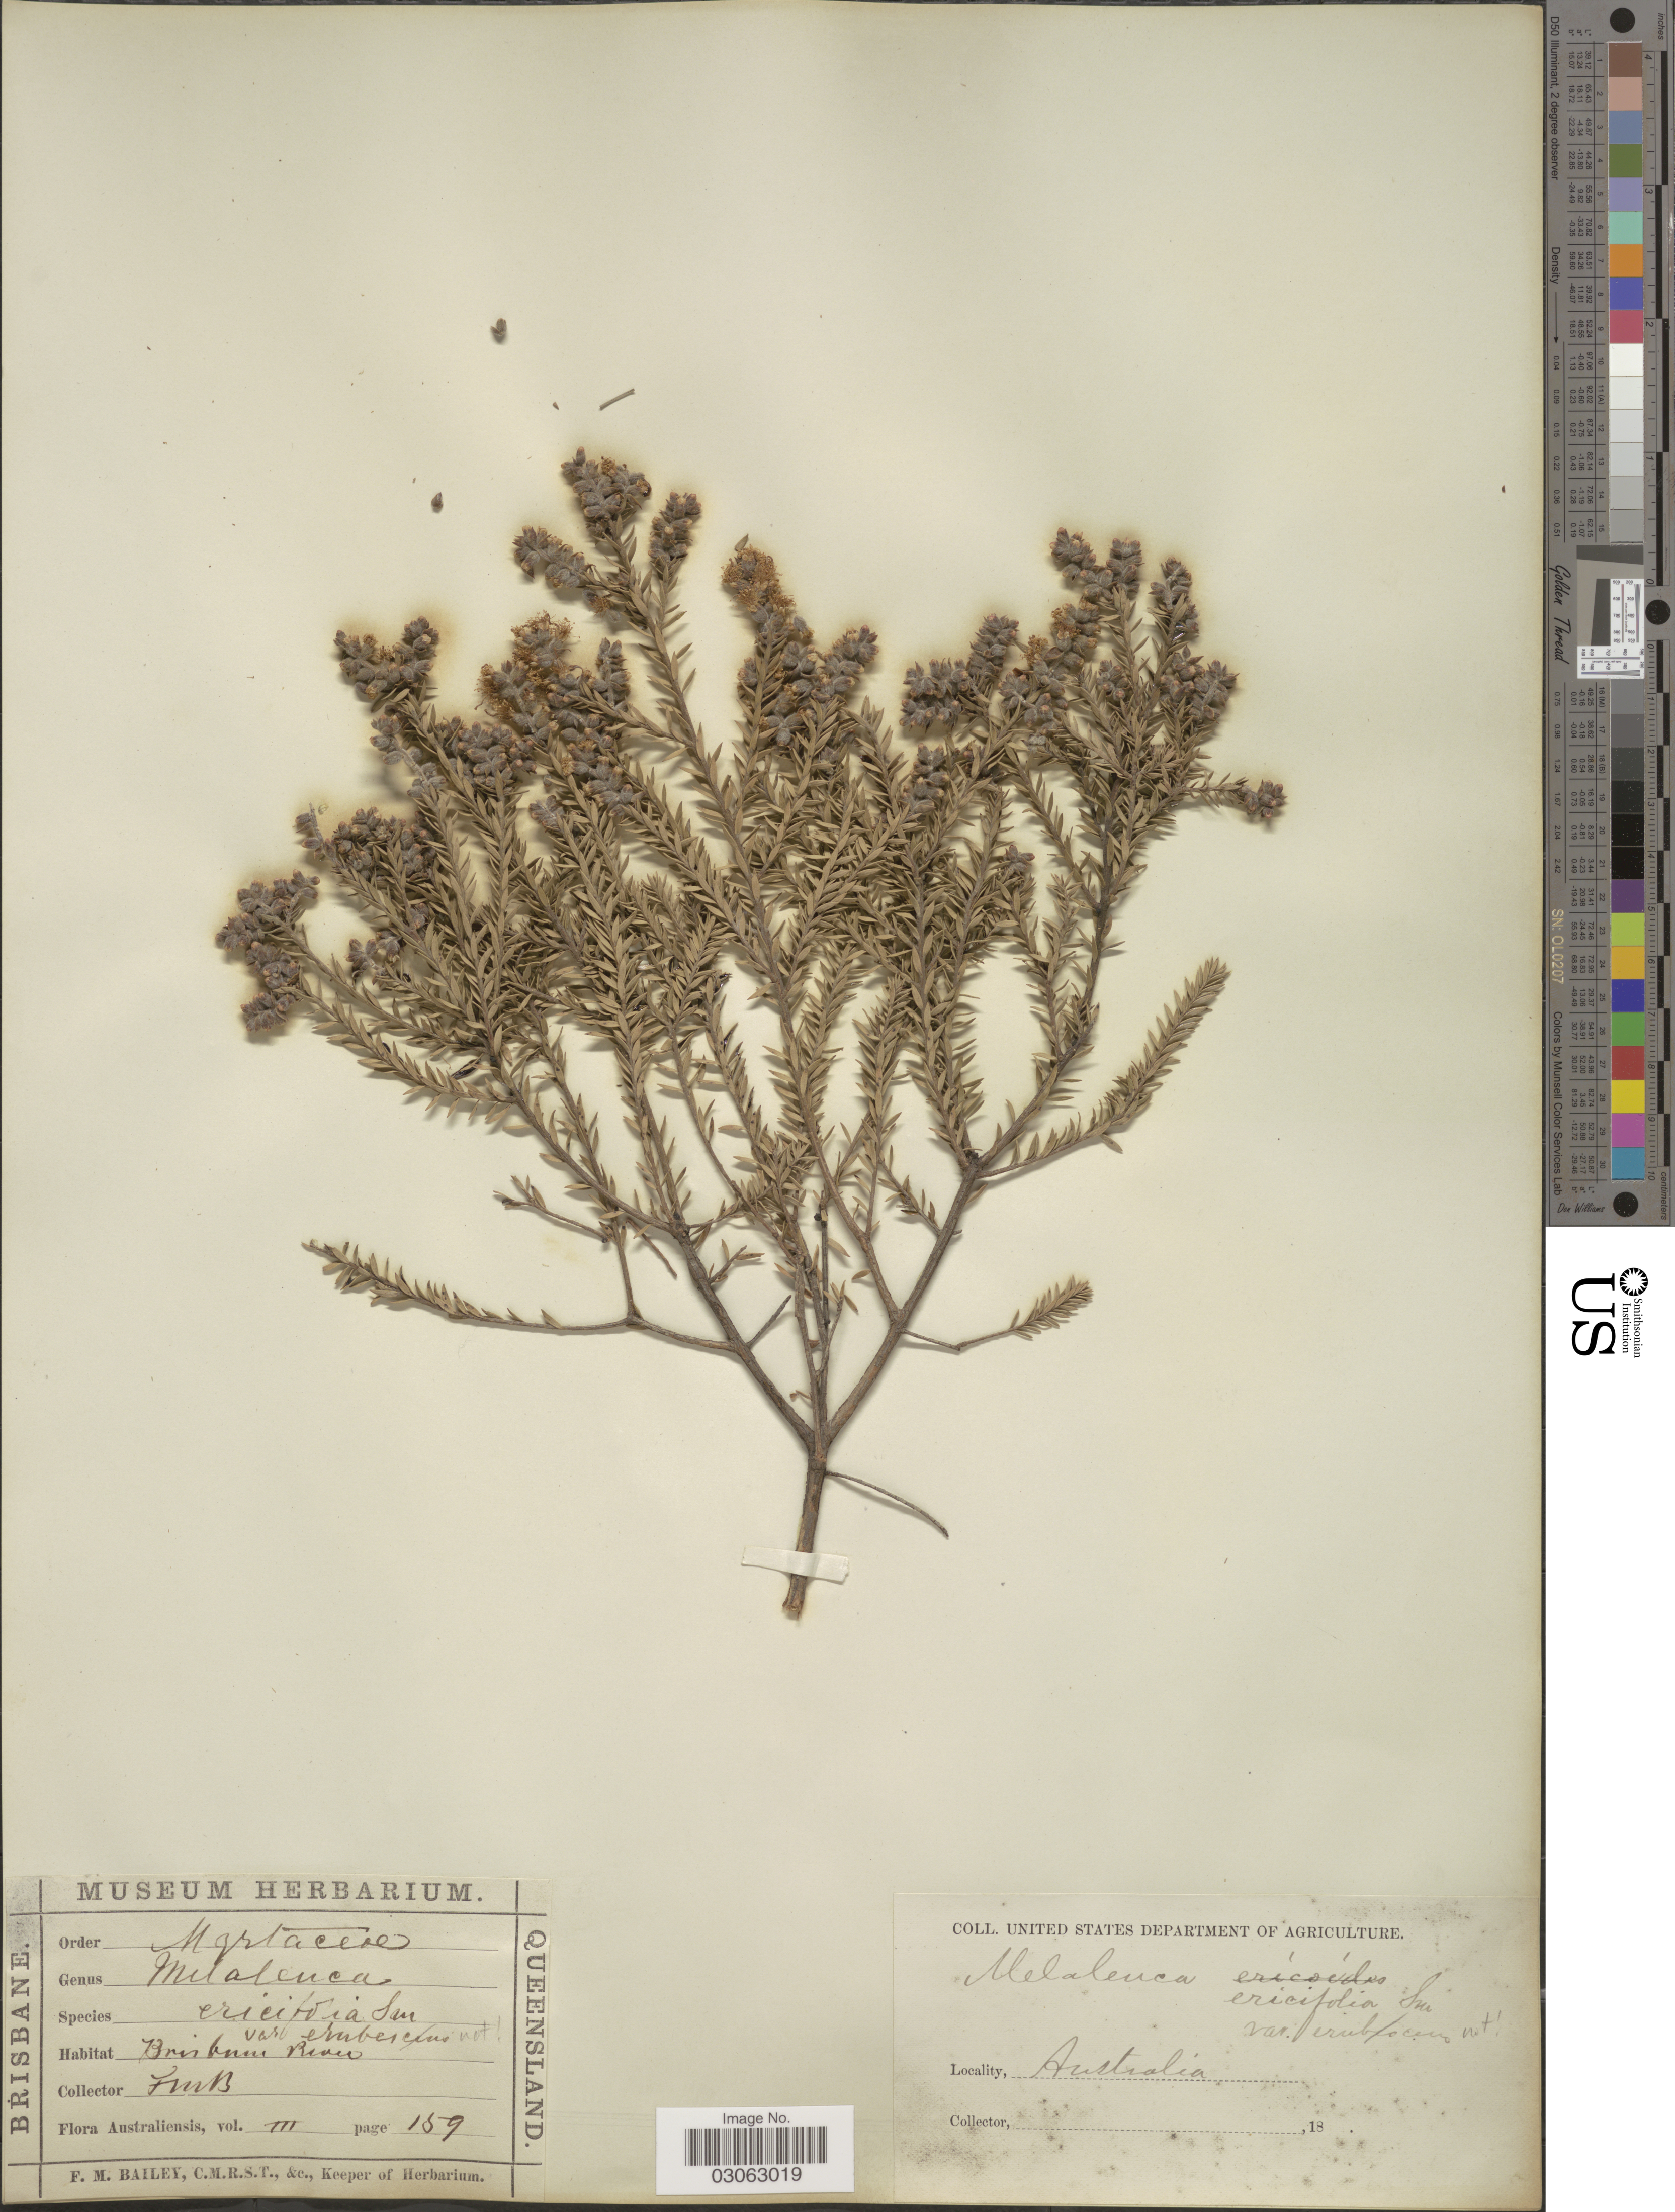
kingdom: Plantae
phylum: Tracheophyta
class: Magnoliopsida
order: Myrtales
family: Myrtaceae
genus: Melaleuca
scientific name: Melaleuca ericifolia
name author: Sm.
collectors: F. M. Bailey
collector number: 159?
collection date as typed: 18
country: Australia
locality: Brisbane River.